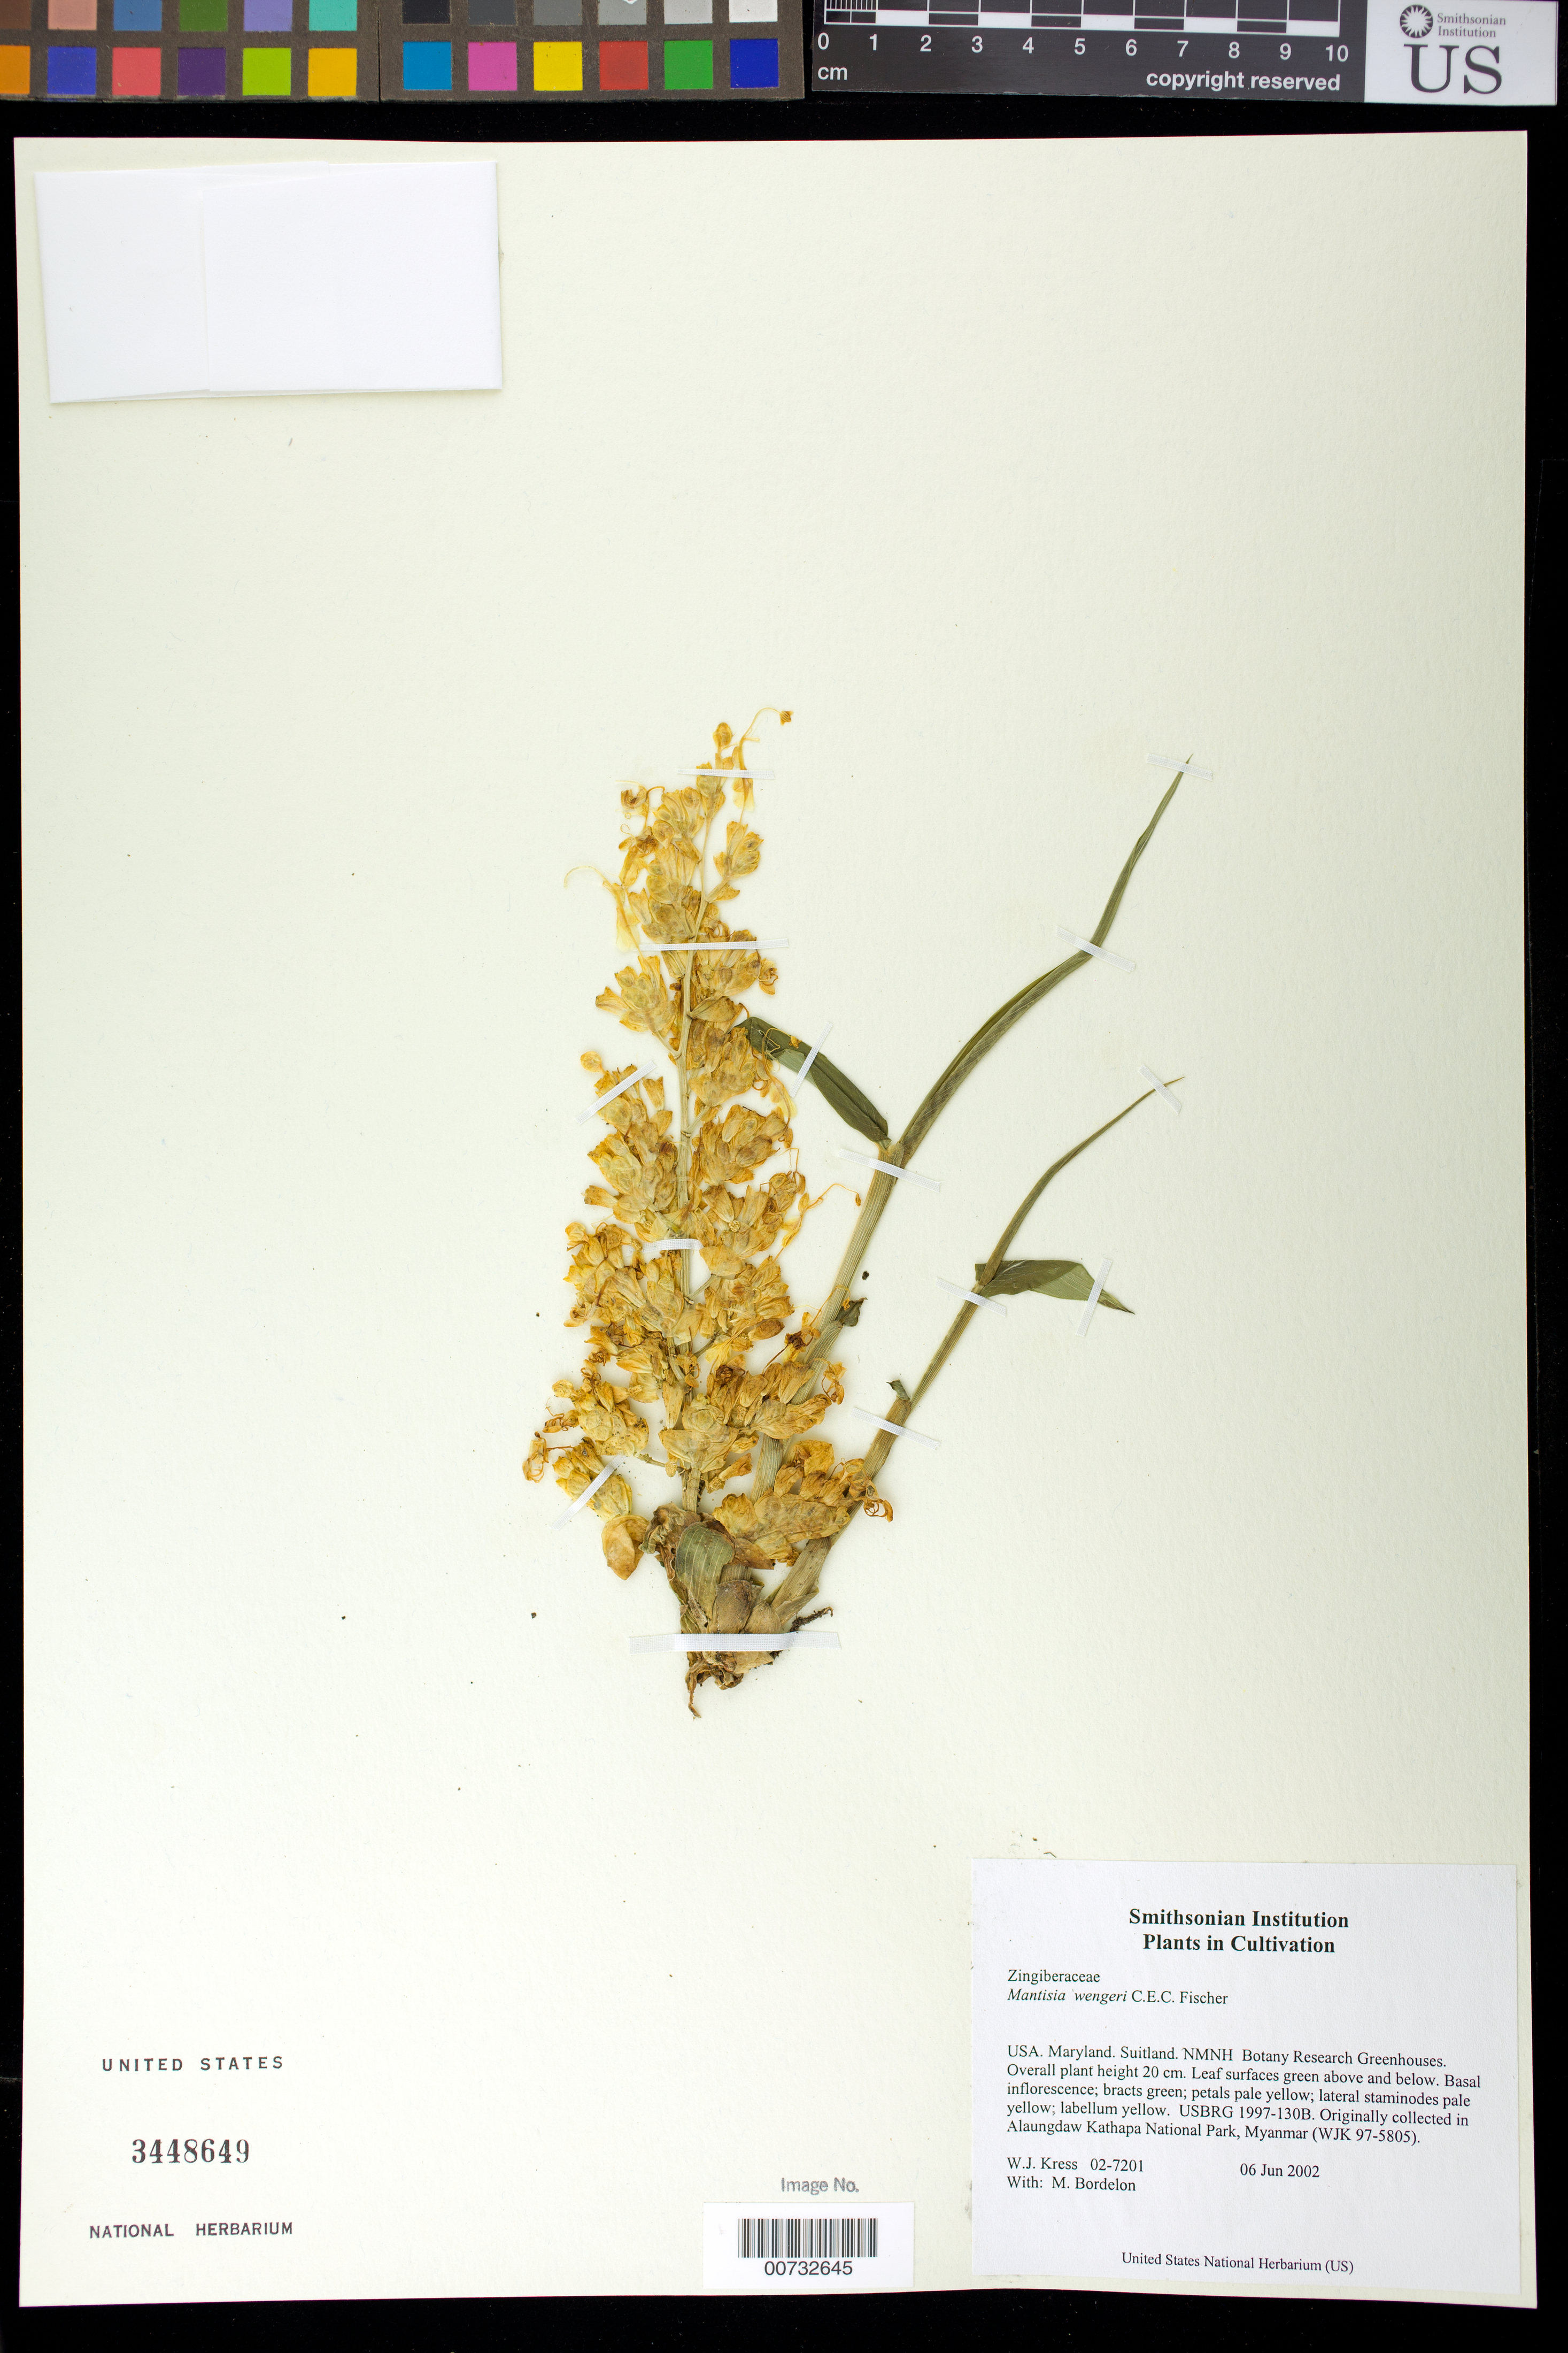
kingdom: Plantae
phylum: Tracheophyta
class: Liliopsida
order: Zingiberales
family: Zingiberaceae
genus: Globba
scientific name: Globba wengeri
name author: (C.E.C. Fisch.) K.J. Williams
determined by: Strong, M. T., (US), Smithsonian Institution - National Museum of Natural History (UNITED STATES)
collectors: W. J. Kress & M. Bordelon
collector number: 02-7201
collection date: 2002-06-06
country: United States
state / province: Maryland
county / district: Prince George's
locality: NMNH Botany Research Greenhouses. Suitland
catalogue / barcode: US 3448649